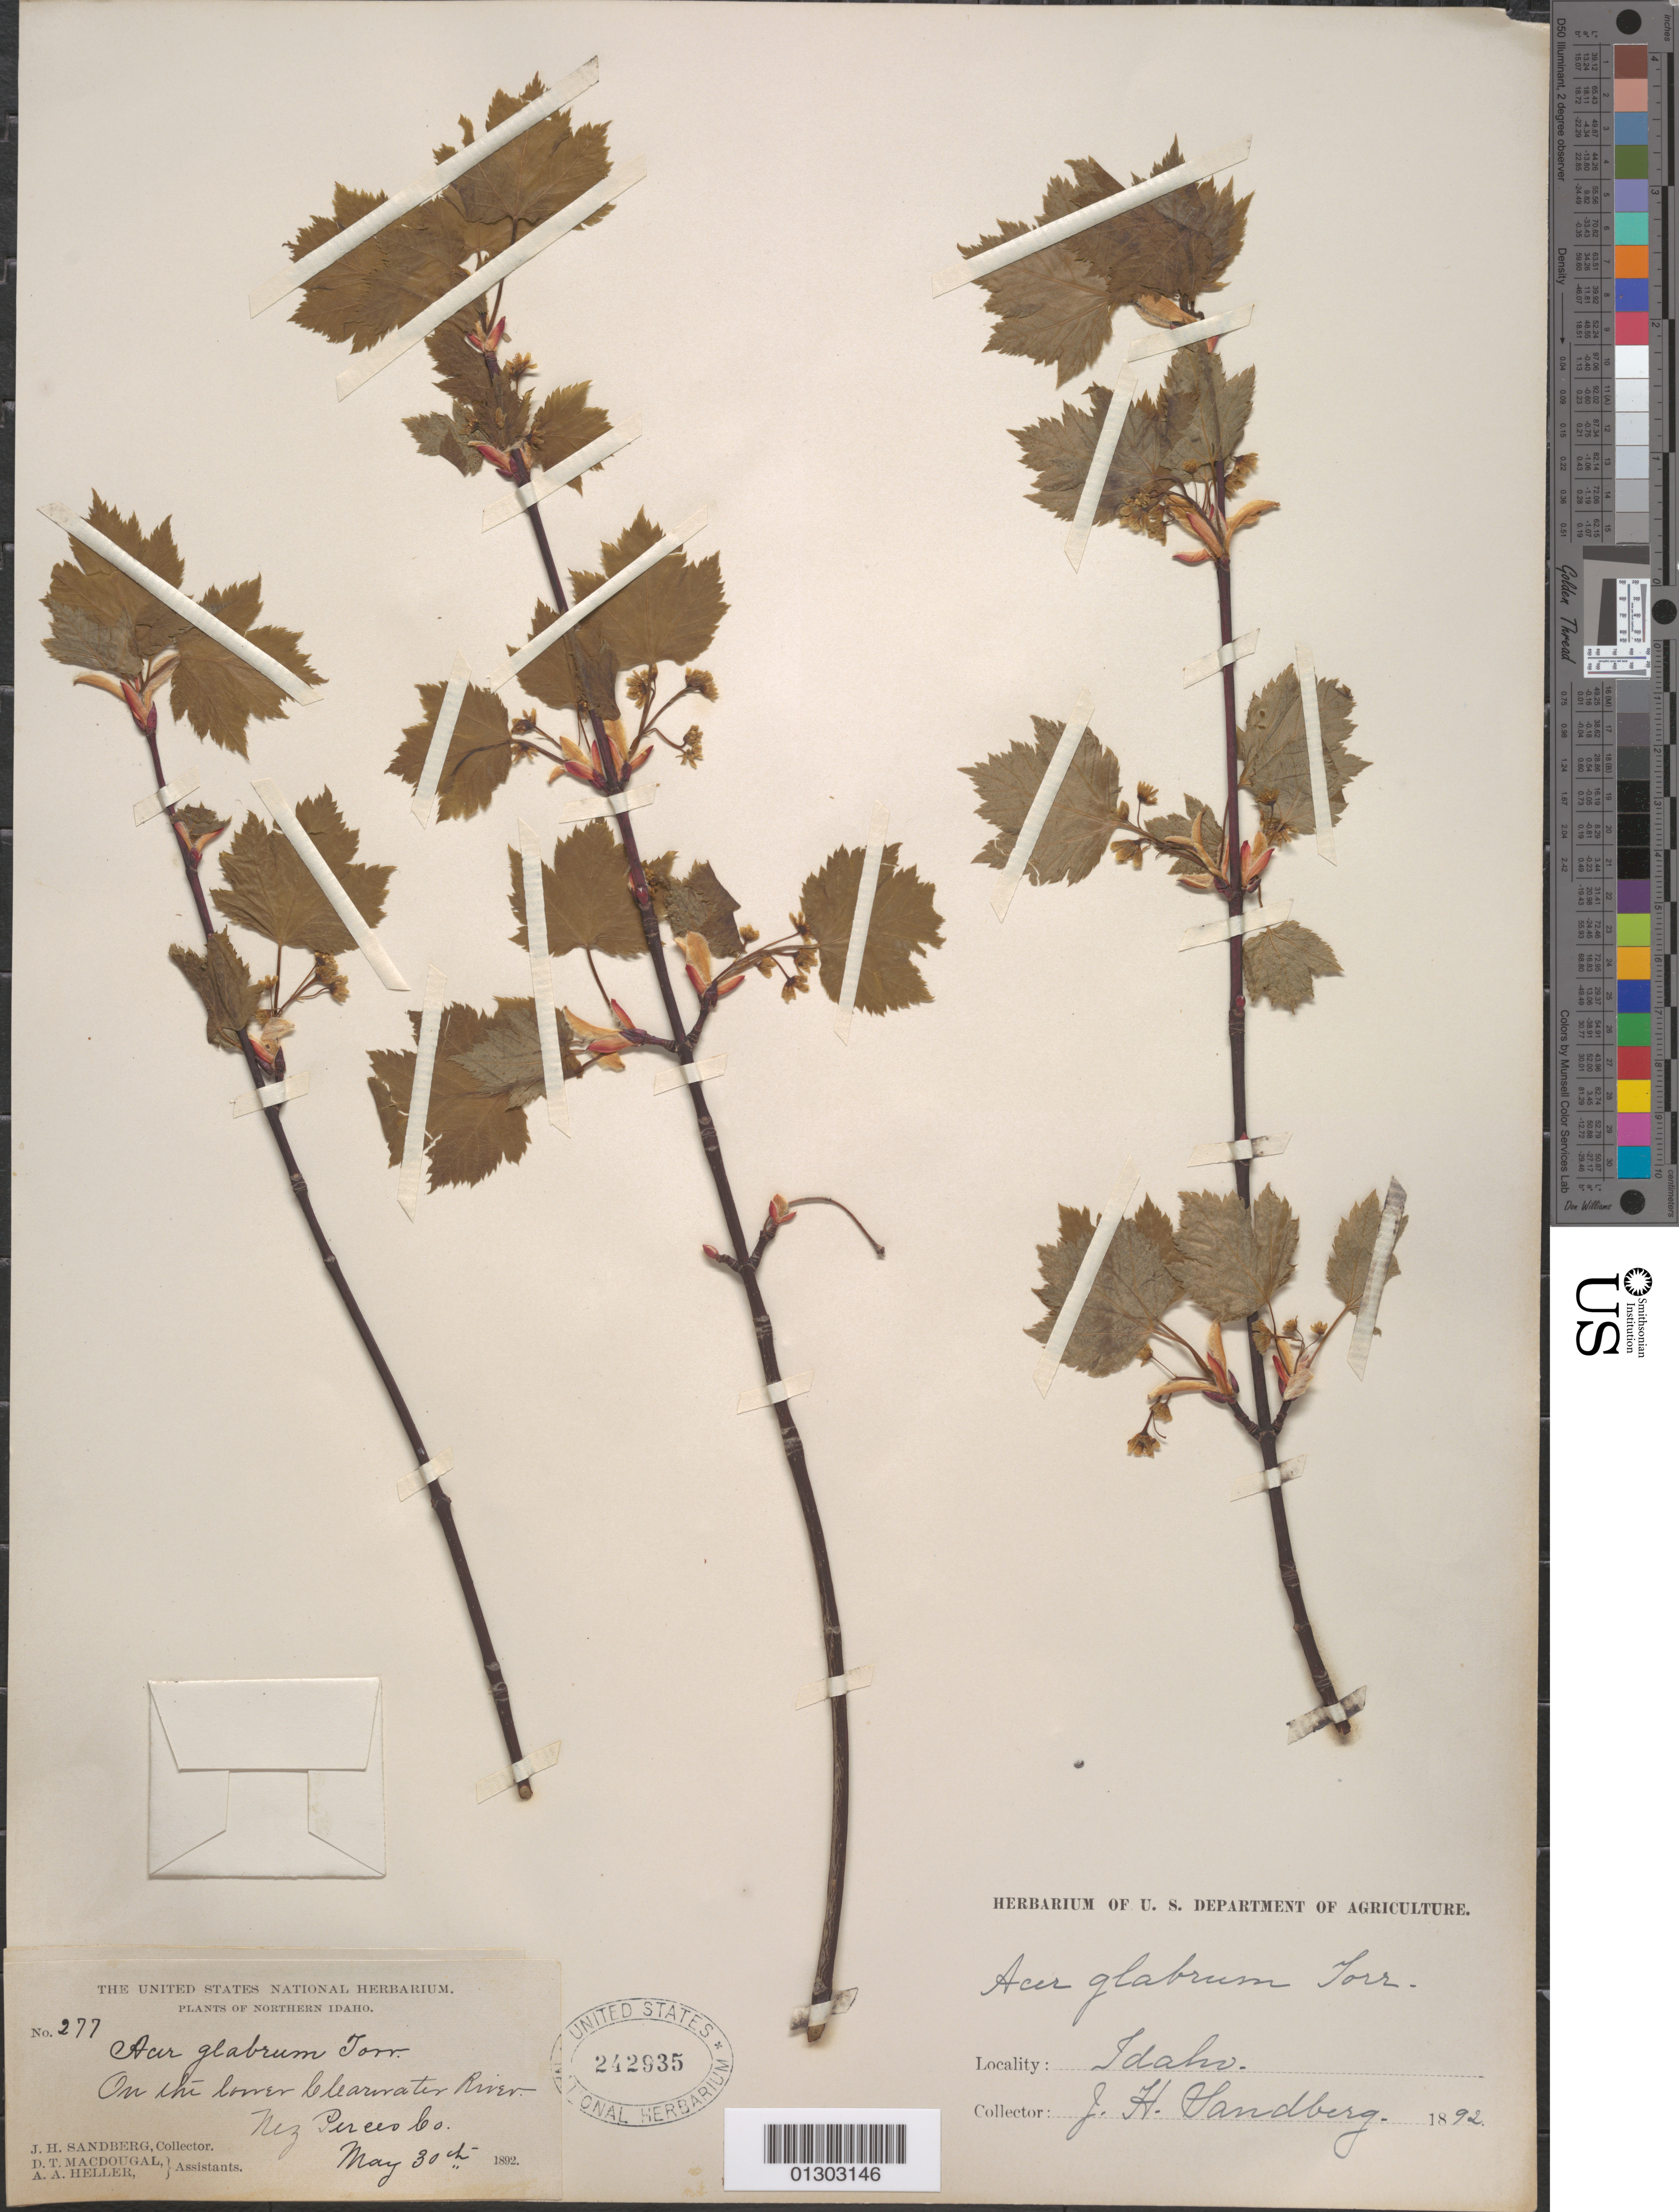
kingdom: Plantae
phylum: Tracheophyta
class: Magnoliopsida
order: Sapindales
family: Sapindaceae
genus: Acer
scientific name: Acer glabrum var. douglasii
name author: (Hook.) Dippel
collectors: J. H. Sandberg, D. T. MacDougal & A. A. Heller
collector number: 277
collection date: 1892-05-30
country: United States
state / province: Idaho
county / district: Nez Perce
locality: Nez Perce Co., lower Clearwater River.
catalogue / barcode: US 242935